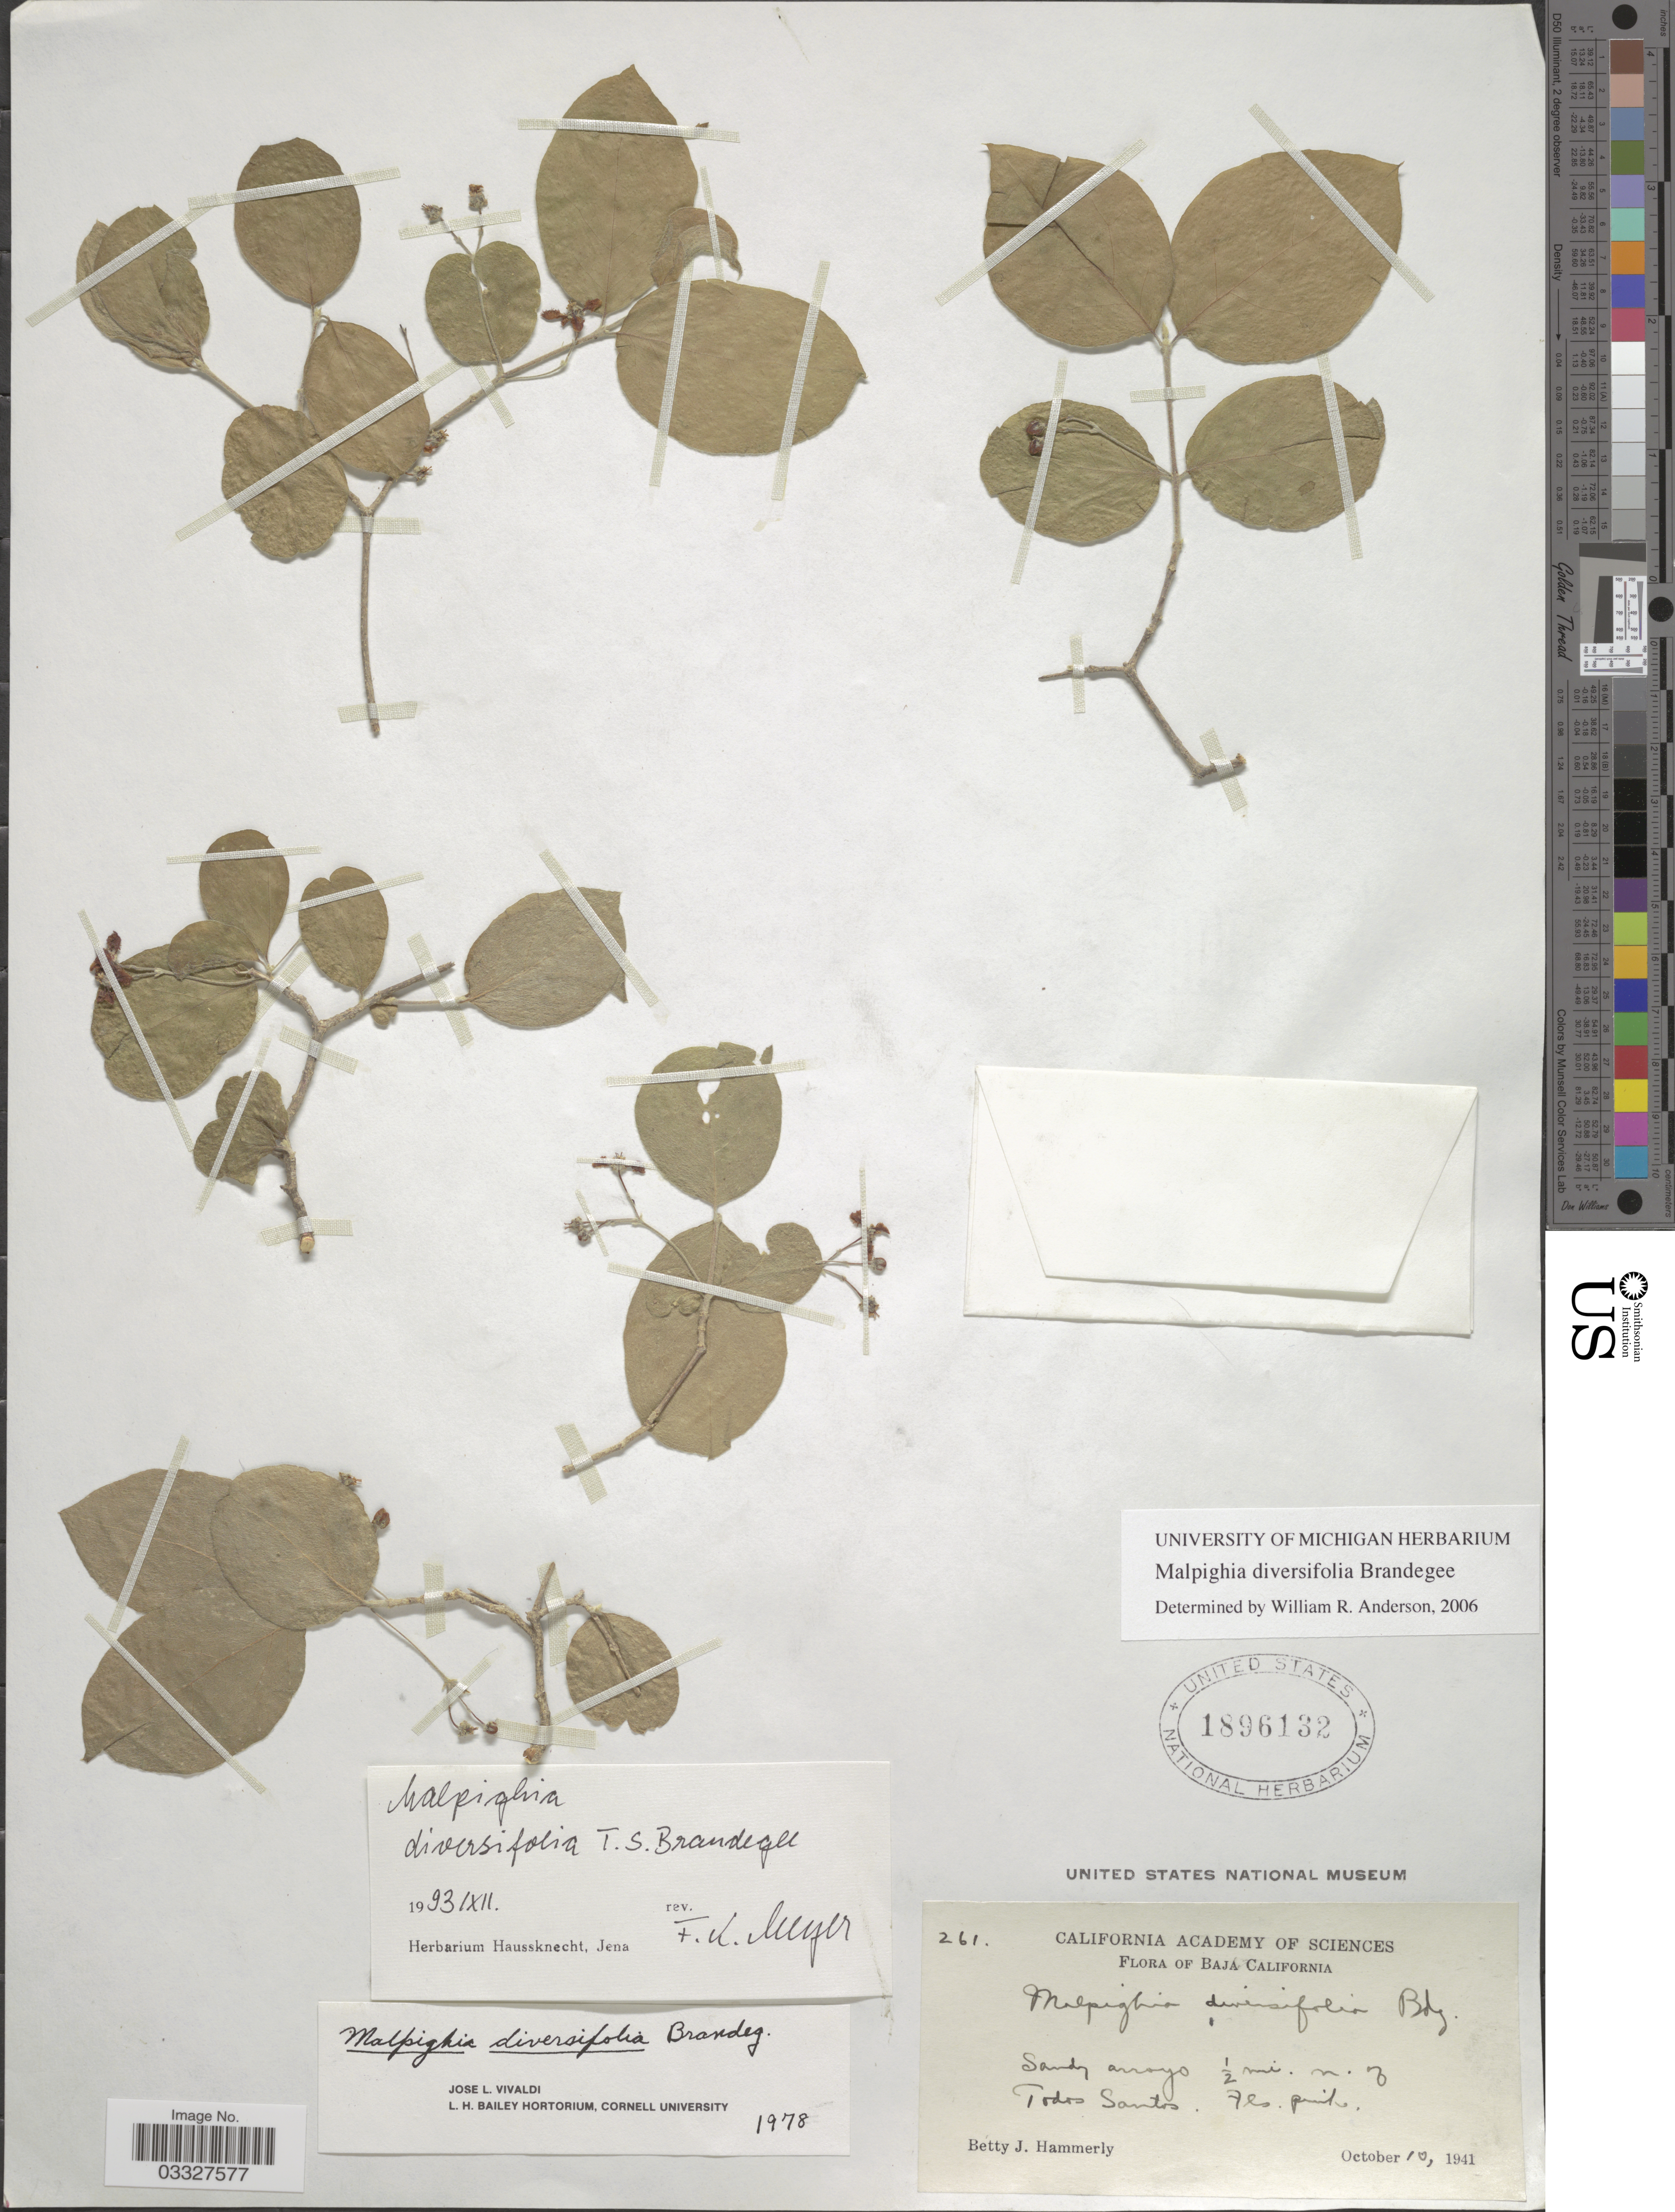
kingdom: Plantae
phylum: Tracheophyta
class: Magnoliopsida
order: Malpighiales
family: Malpighiaceae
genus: Malpighia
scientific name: Malpighia diversifolia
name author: Brandegee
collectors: B. J. Hammerly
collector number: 261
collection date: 1941-10-10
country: Mexico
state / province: Baja California Sur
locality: Sandy arroyo ½ mi. n. of Todos Santos.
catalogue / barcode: US 1896132